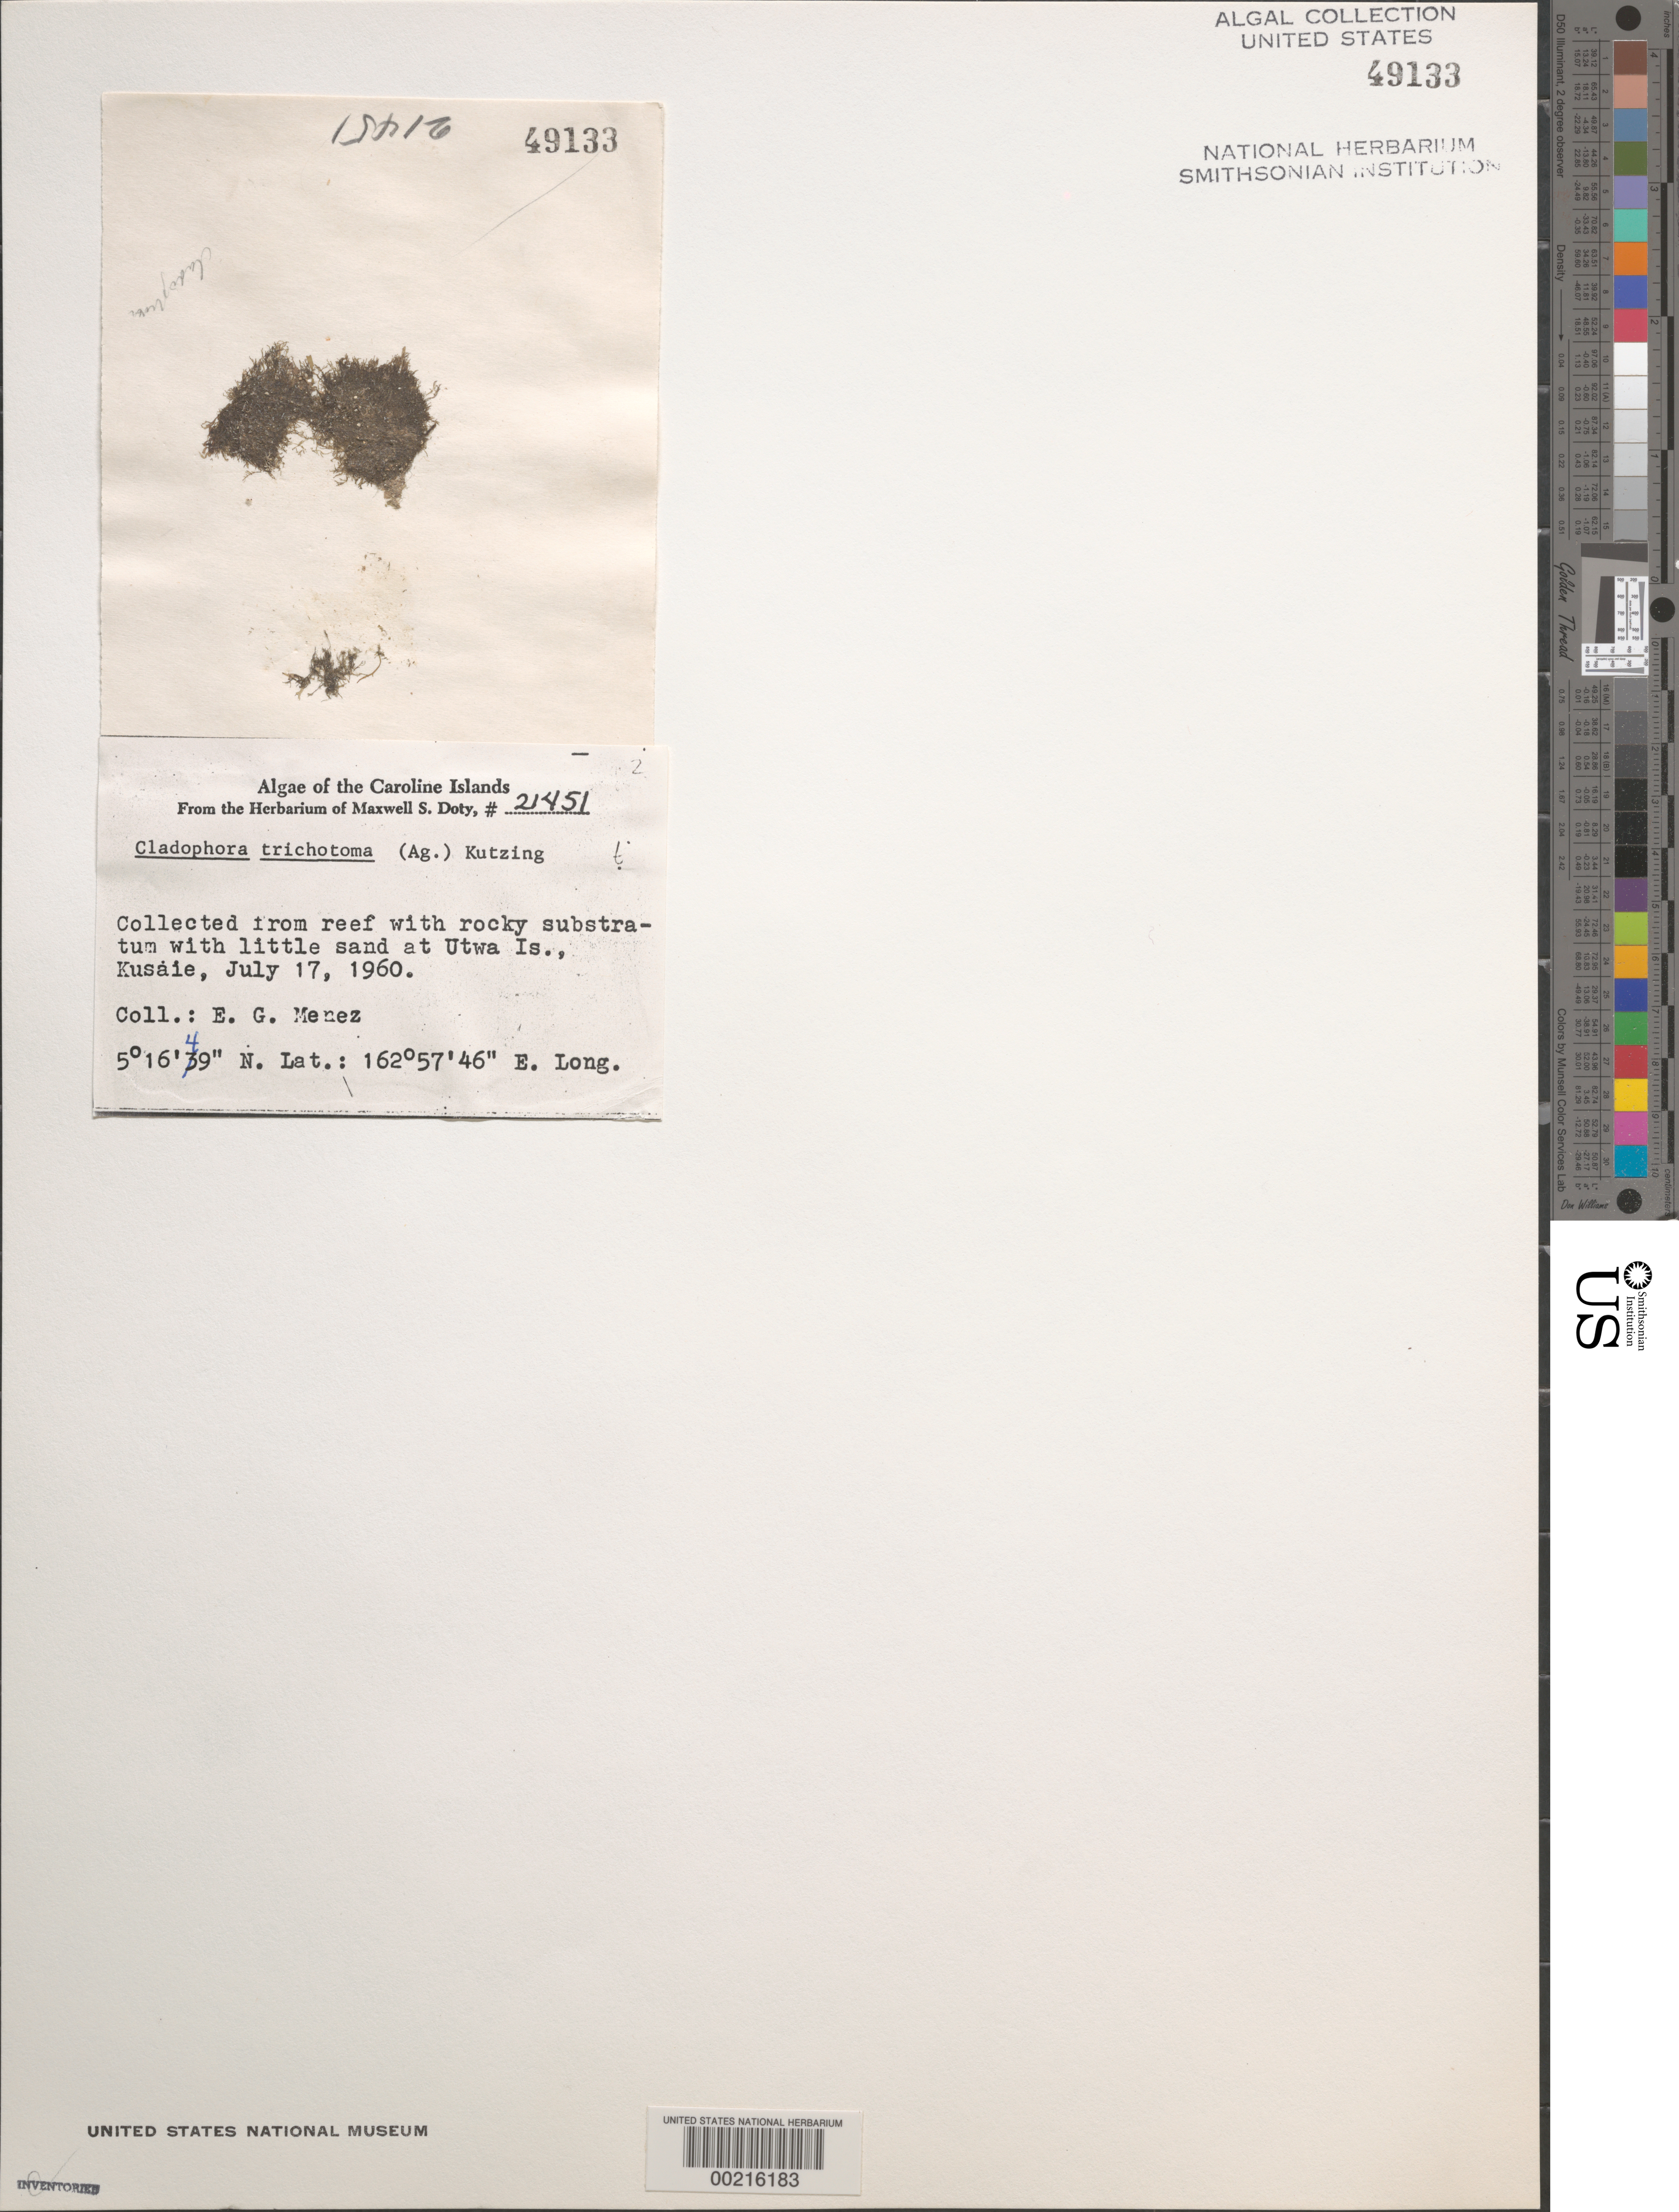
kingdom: Plantae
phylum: Chlorophyta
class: Ulvophyceae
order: Cladophorales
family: Cladophoraceae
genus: Cladophora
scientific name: Cladophora laetevirens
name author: (Dillwyn) Kütz.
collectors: Meñez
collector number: MSD 21451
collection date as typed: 17 Jul 1950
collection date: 1950-07-17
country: Micronesia, Federated States of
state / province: Kosrae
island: Utwa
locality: Utwa Island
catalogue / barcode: US 49133